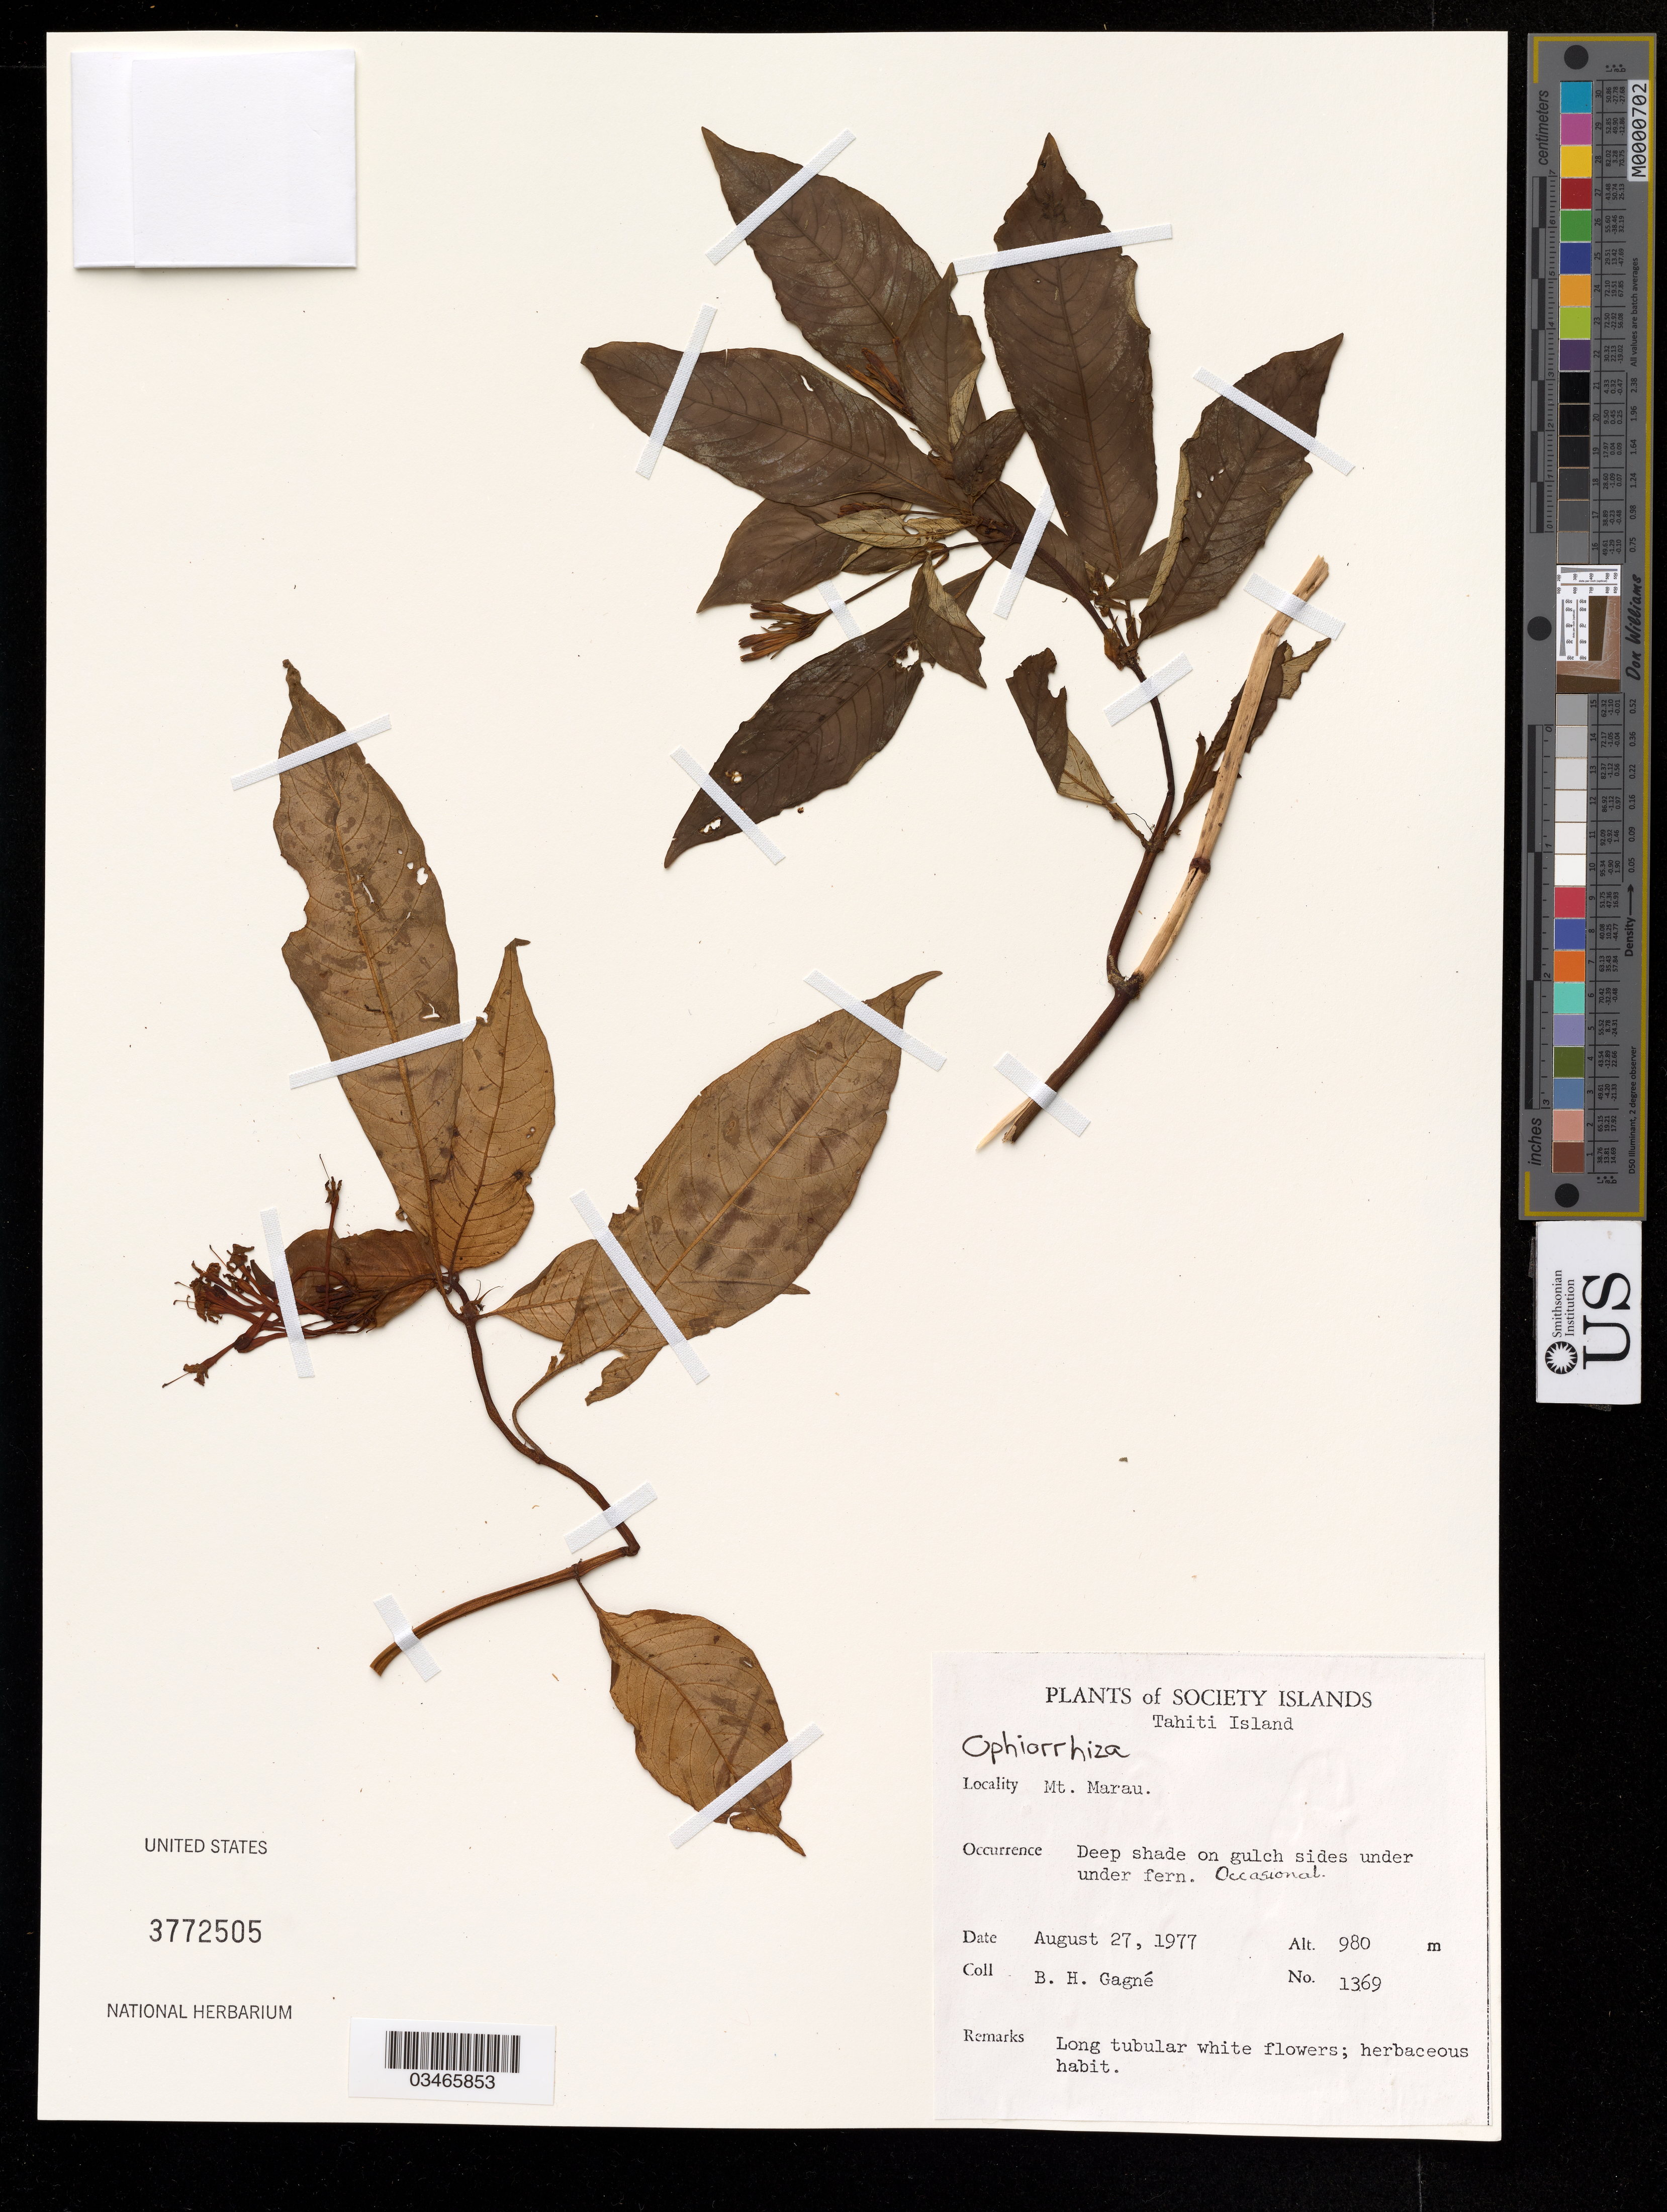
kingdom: Plantae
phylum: Tracheophyta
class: Magnoliopsida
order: Gentianales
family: Rubiaceae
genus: Ophiorrhiza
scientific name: Ophiorrhiza sp.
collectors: B. Gagné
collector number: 1369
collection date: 1977-08-27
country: French Polynesia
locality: Tahiti Island, Mt. Marau.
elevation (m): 980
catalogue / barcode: US 3772505